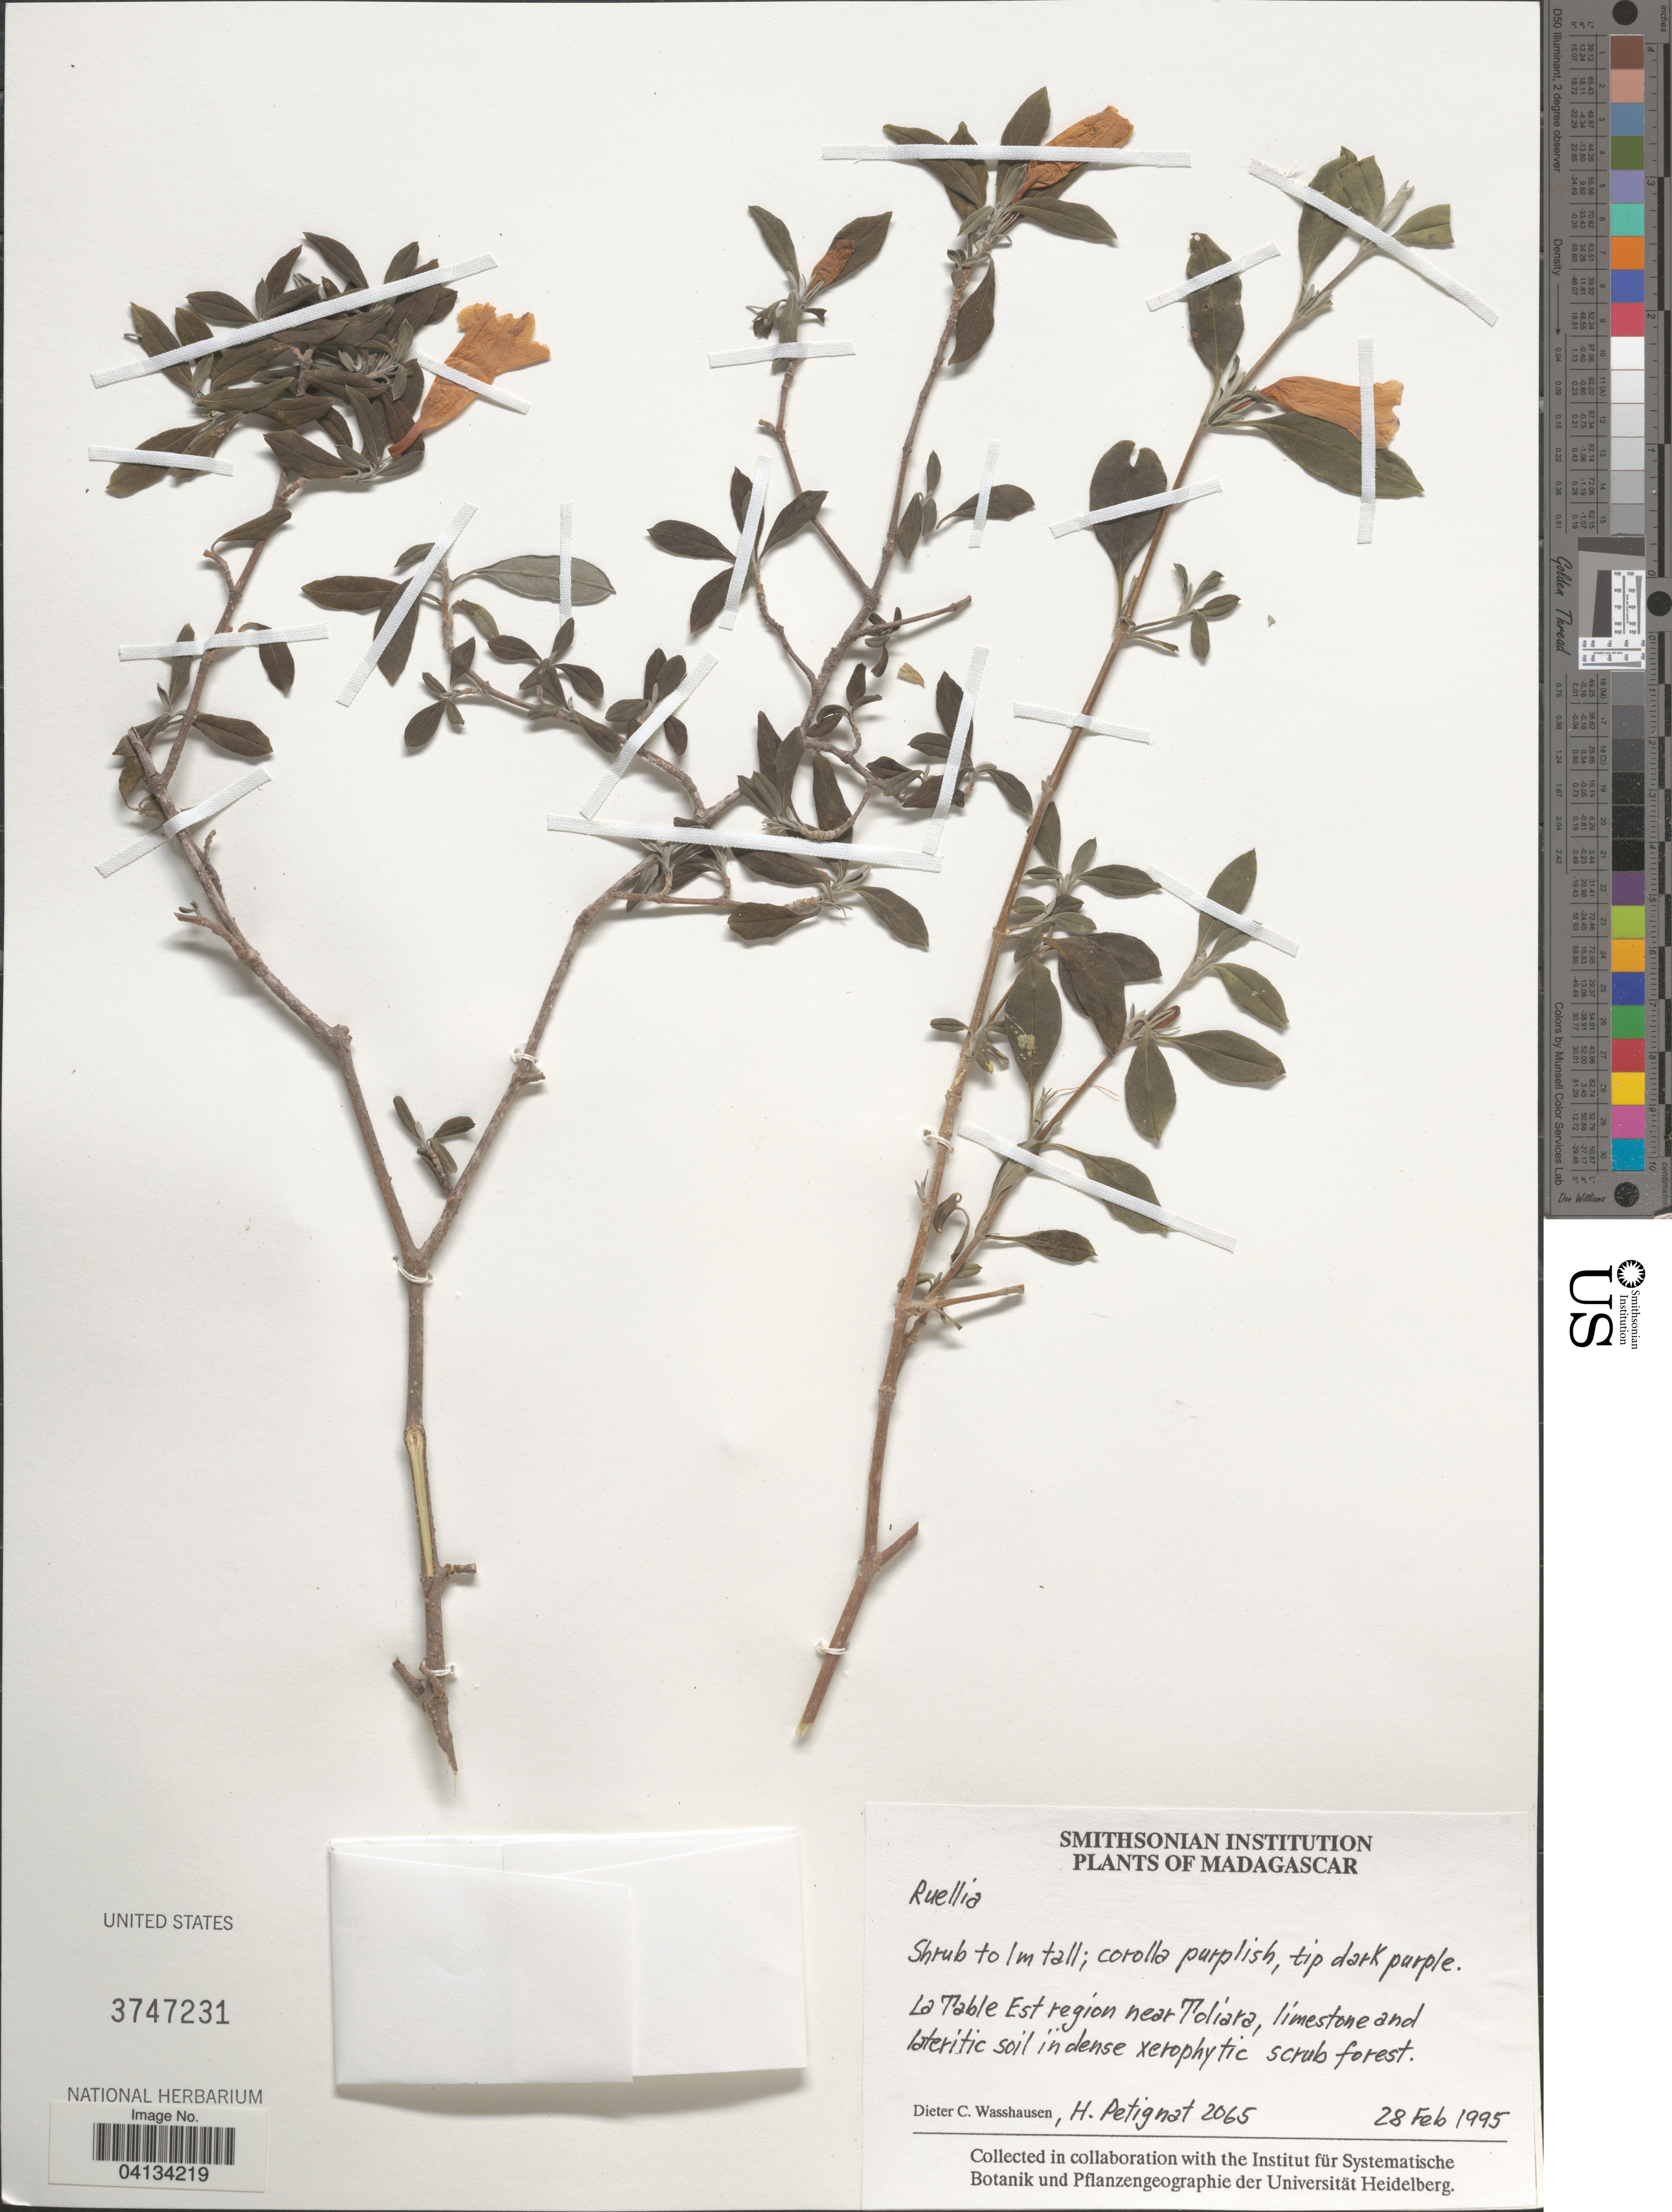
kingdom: Plantae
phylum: Tracheophyta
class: Magnoliopsida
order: Lamiales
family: Acanthaceae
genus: Ruellia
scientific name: Ruellia sp.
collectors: D. C. Wasshausen & H. Petignat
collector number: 2065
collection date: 1995-02-28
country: Madagascar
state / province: Atsimo-Andrefana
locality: La Table Est region near Toliara, limestone and lateritic soil in dense xerophytic scrub forest.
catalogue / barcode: US 3747231